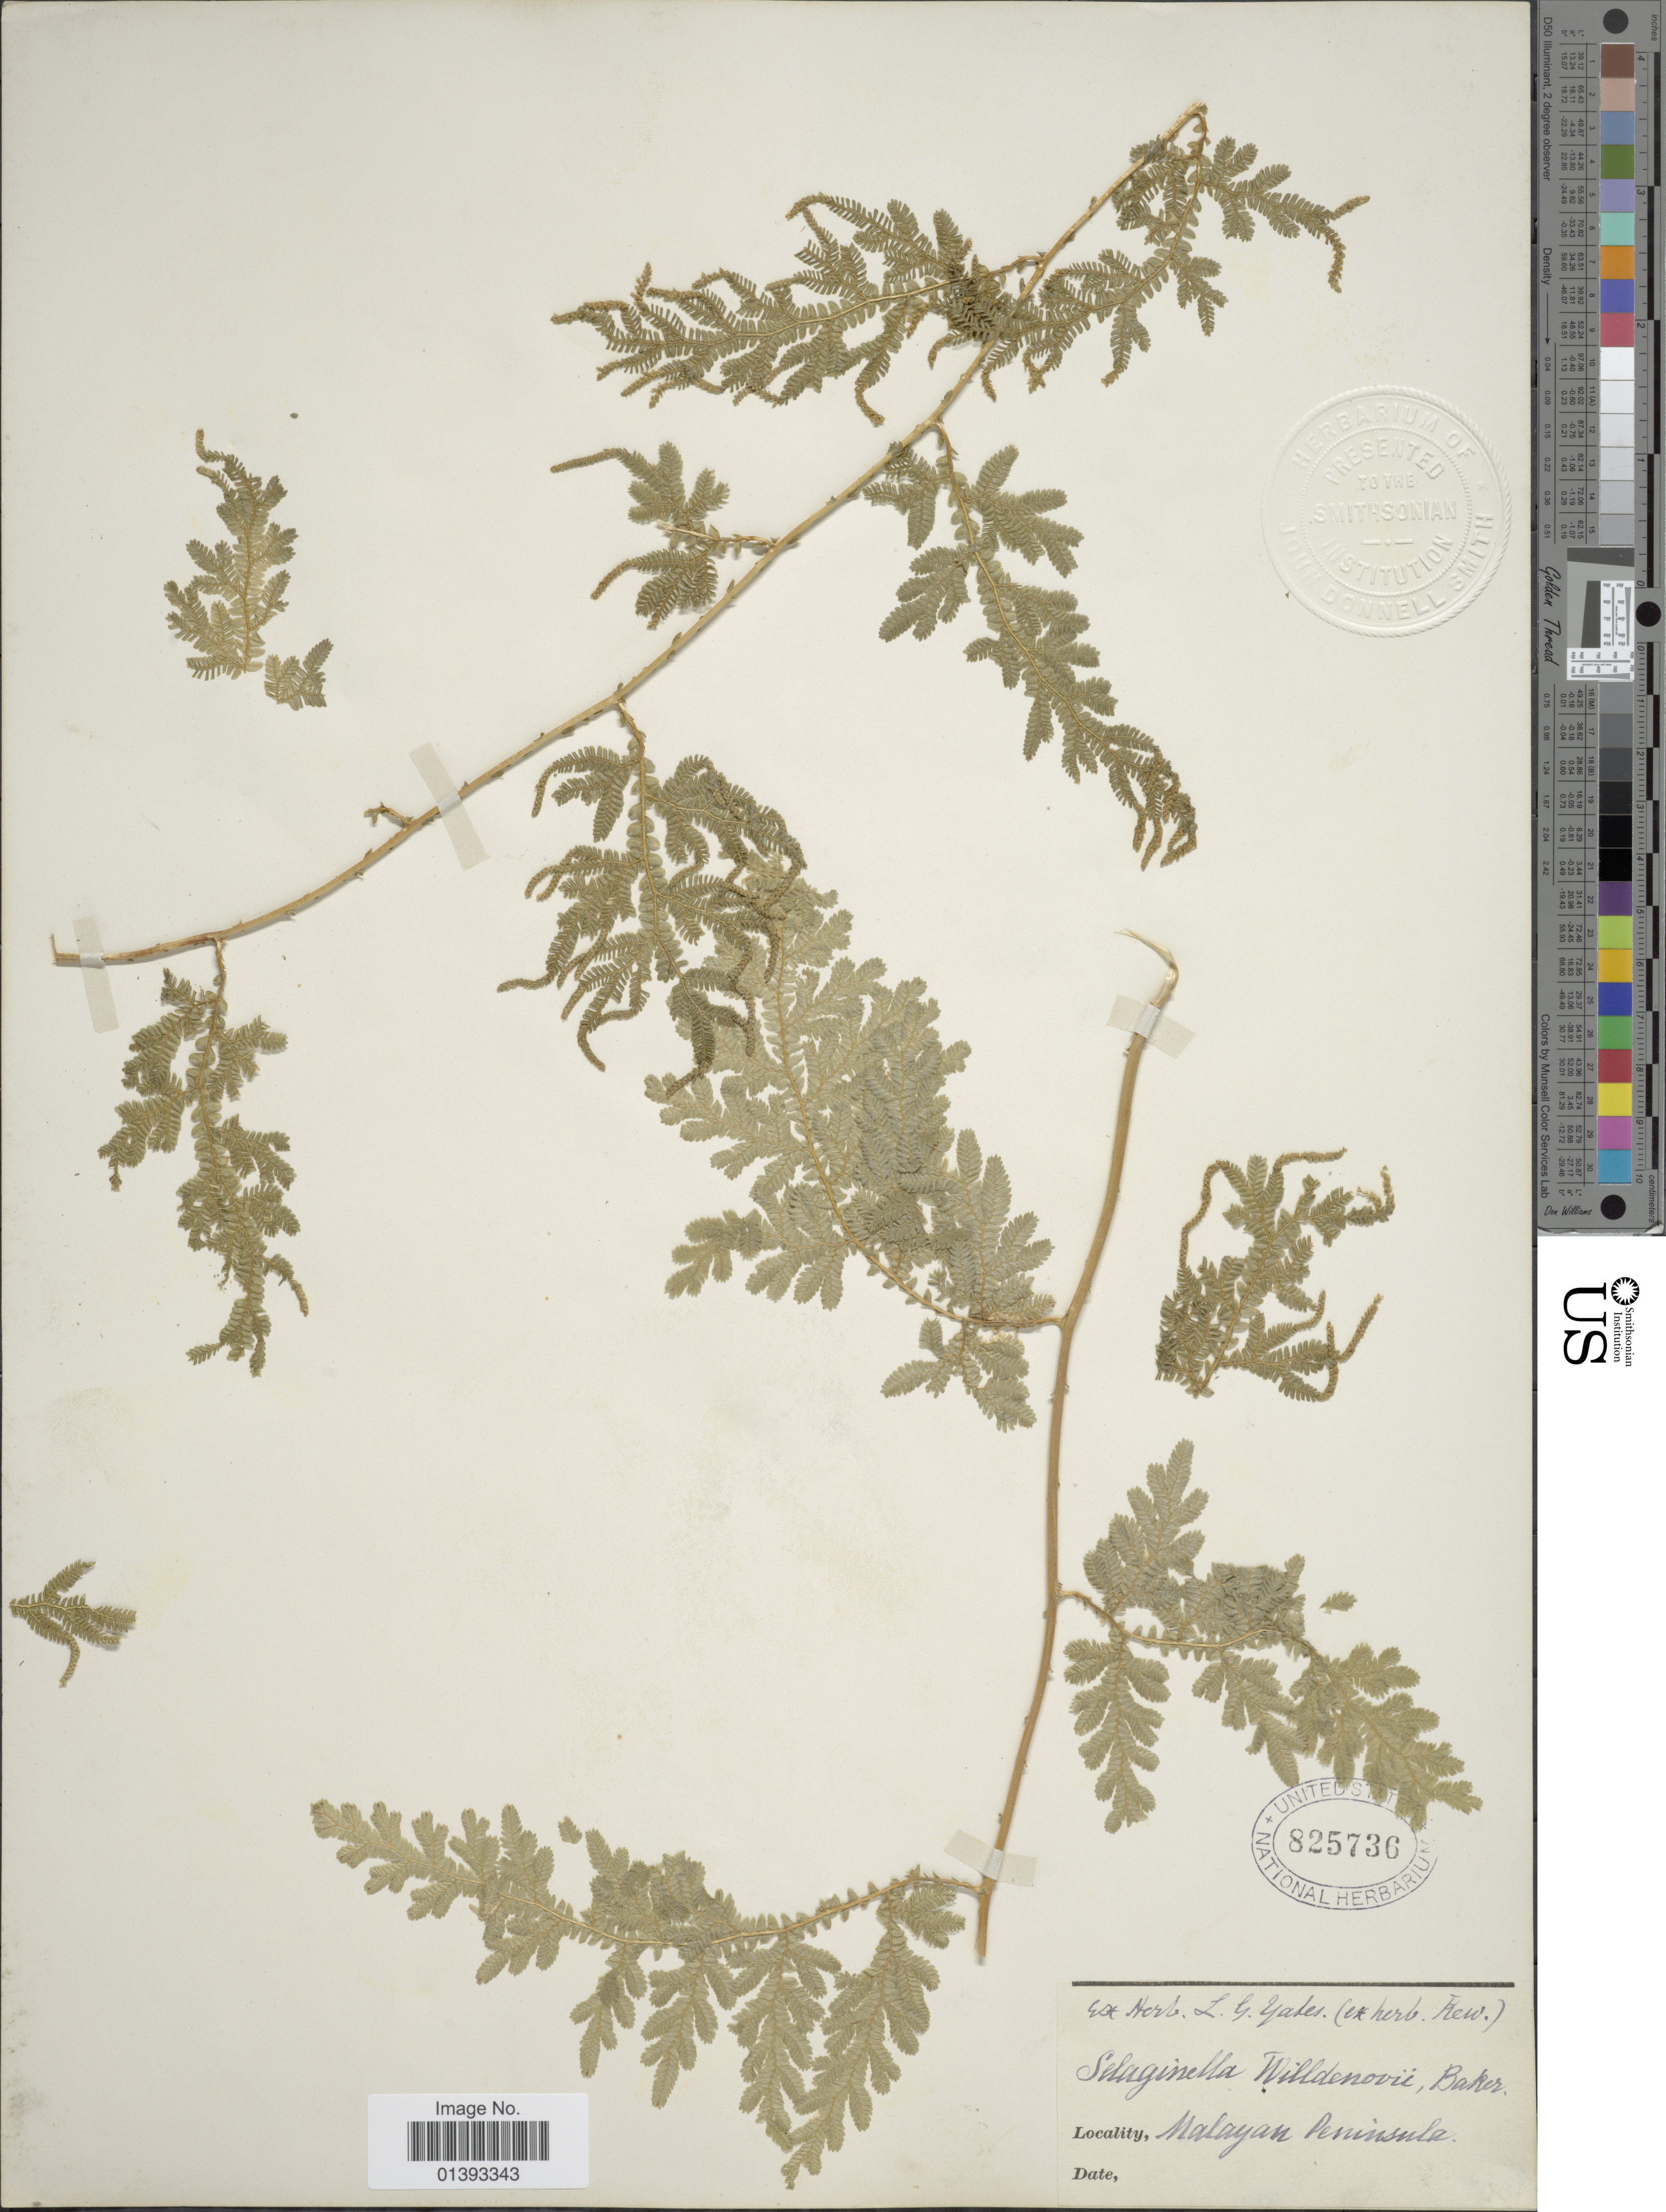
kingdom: Plantae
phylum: Tracheophyta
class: Lycopodiopsida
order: Selaginellales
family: Selaginellaceae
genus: Selaginella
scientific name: Selaginella willdenowii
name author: (Desv. ex Poir.) Baker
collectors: ex herb. L. G. Yates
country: Malaysia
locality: Malayan Peninsula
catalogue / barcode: US 825736